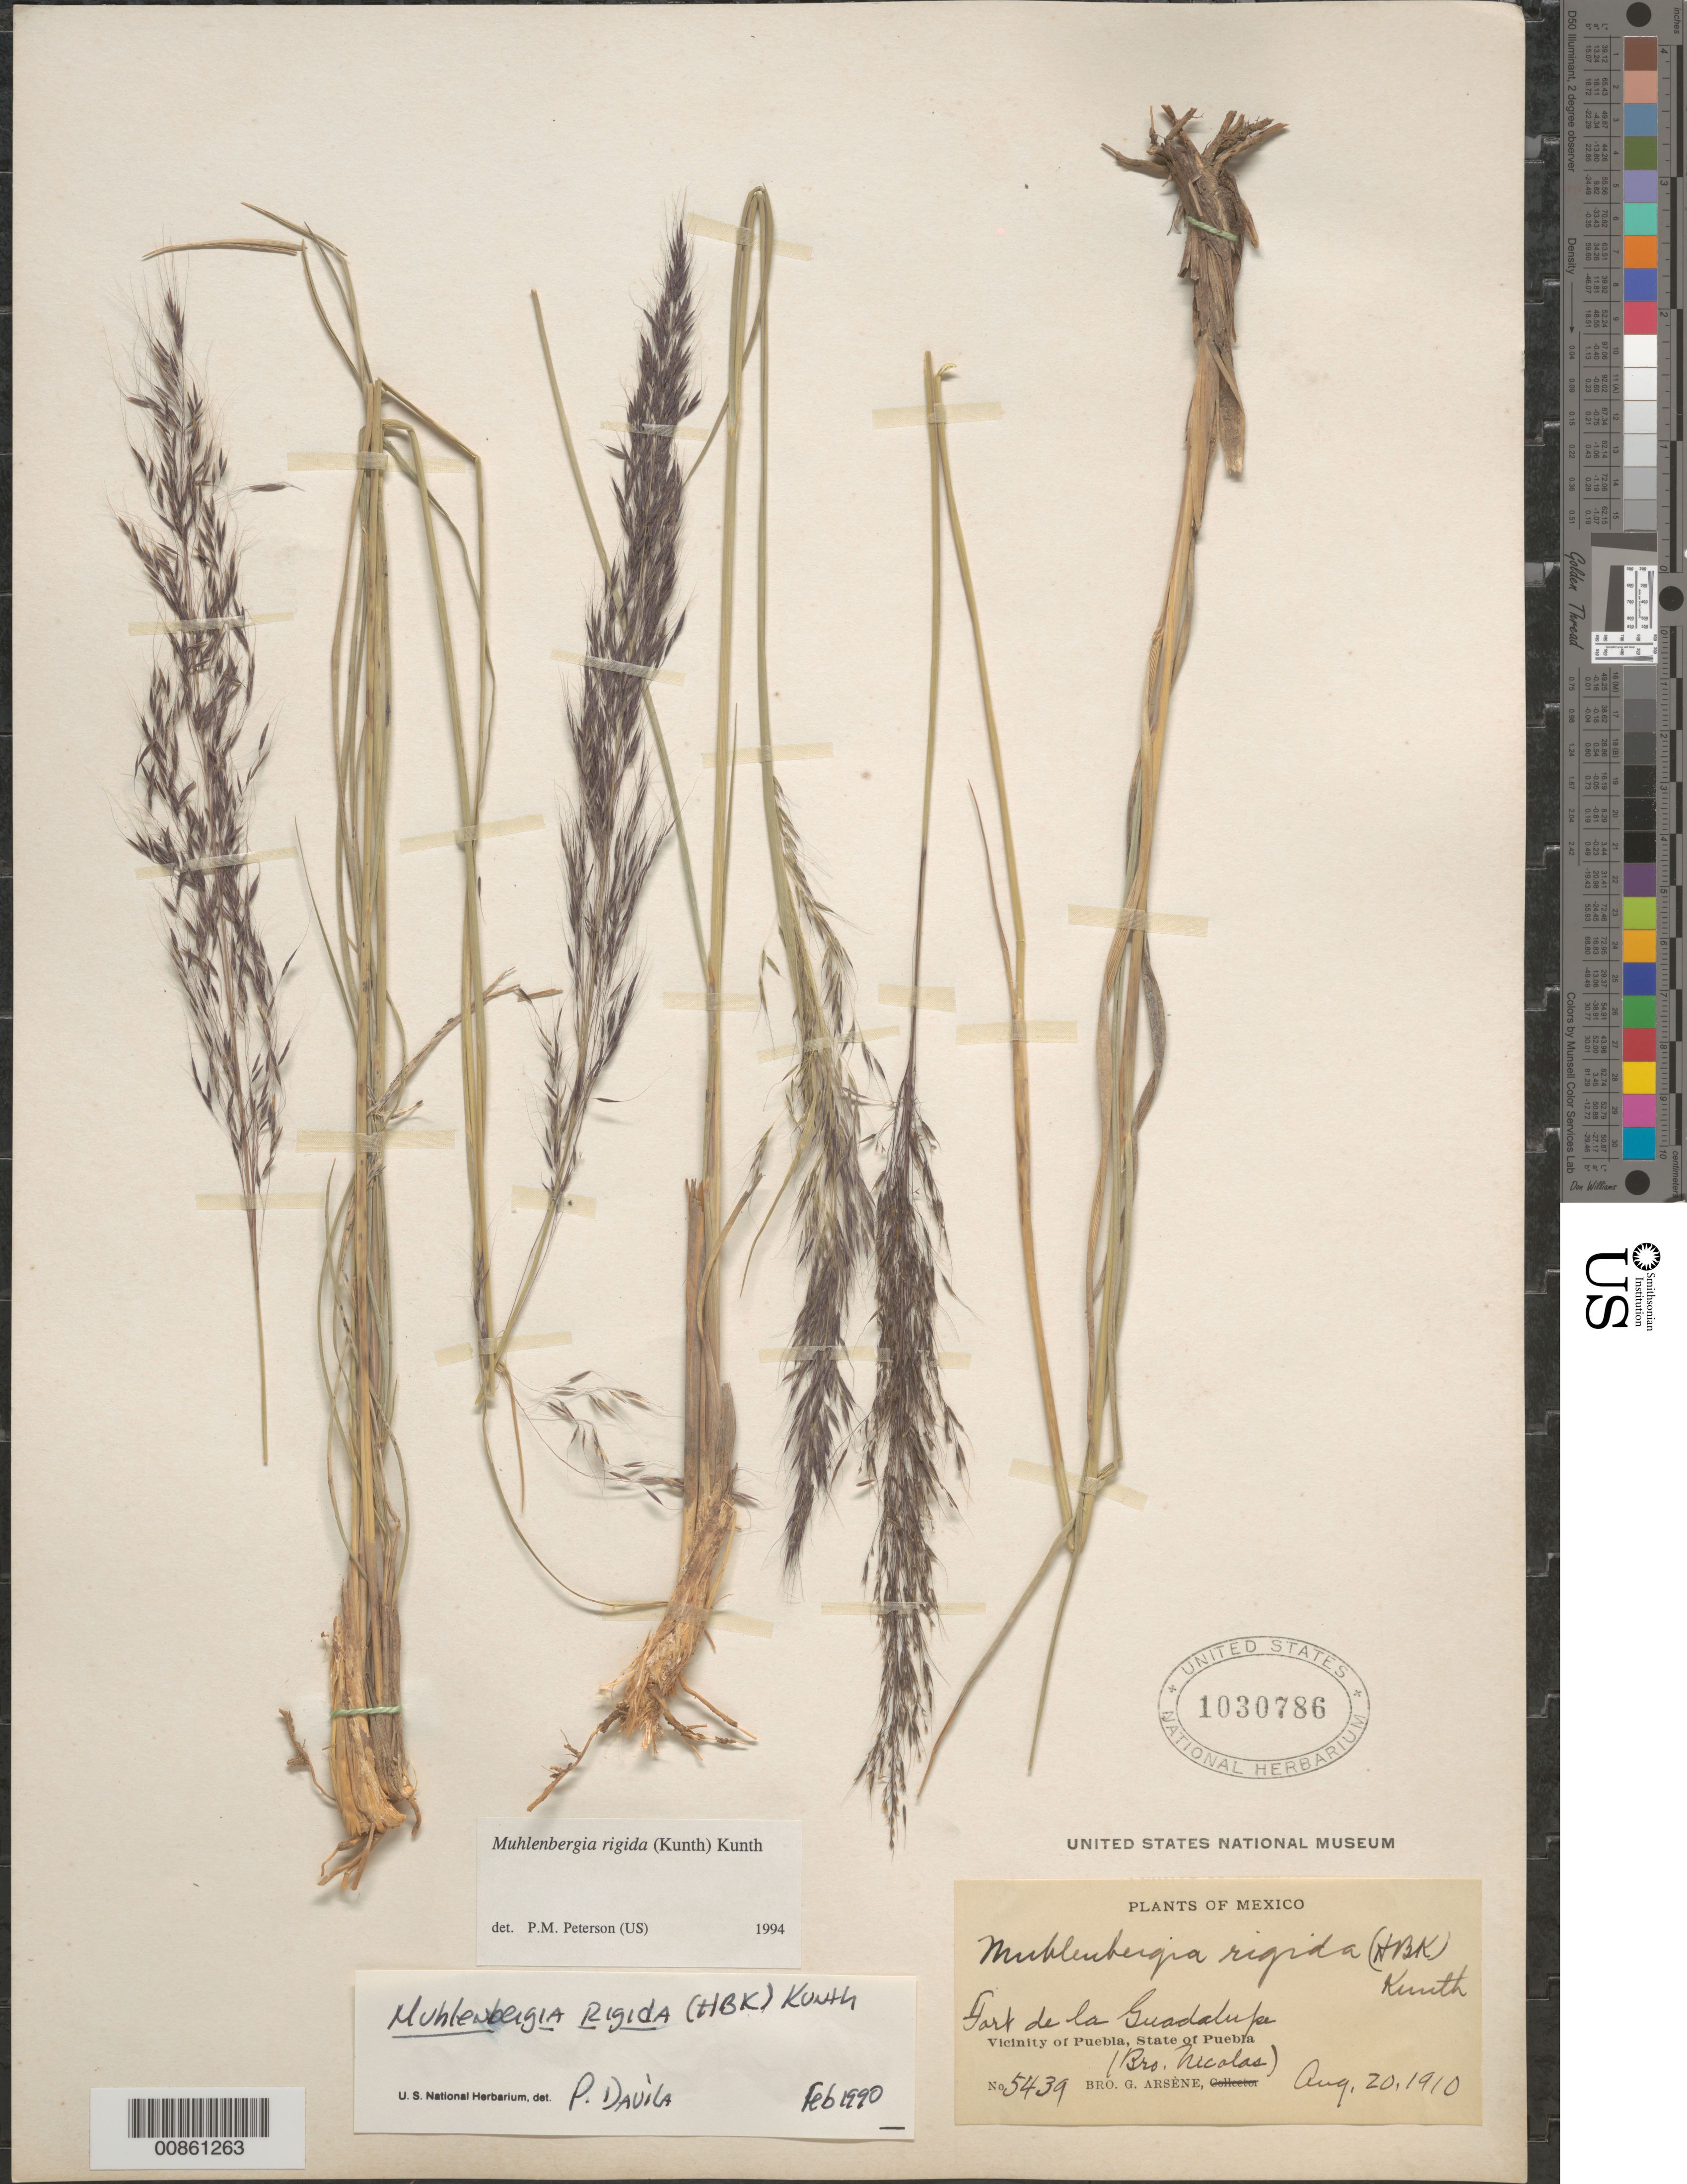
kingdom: Plantae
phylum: Tracheophyta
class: Liliopsida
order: Poales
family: Poaceae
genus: Muhlenbergia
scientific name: Muhlenbergia rigida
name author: (Kunth) Kunth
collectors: Bro. G. Arsène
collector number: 5439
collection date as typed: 20 Aug 1910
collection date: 1910-08-20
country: Mexico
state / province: Puebla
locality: Cerro Guadalupe, vicinity of Puebla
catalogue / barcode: US 1030768